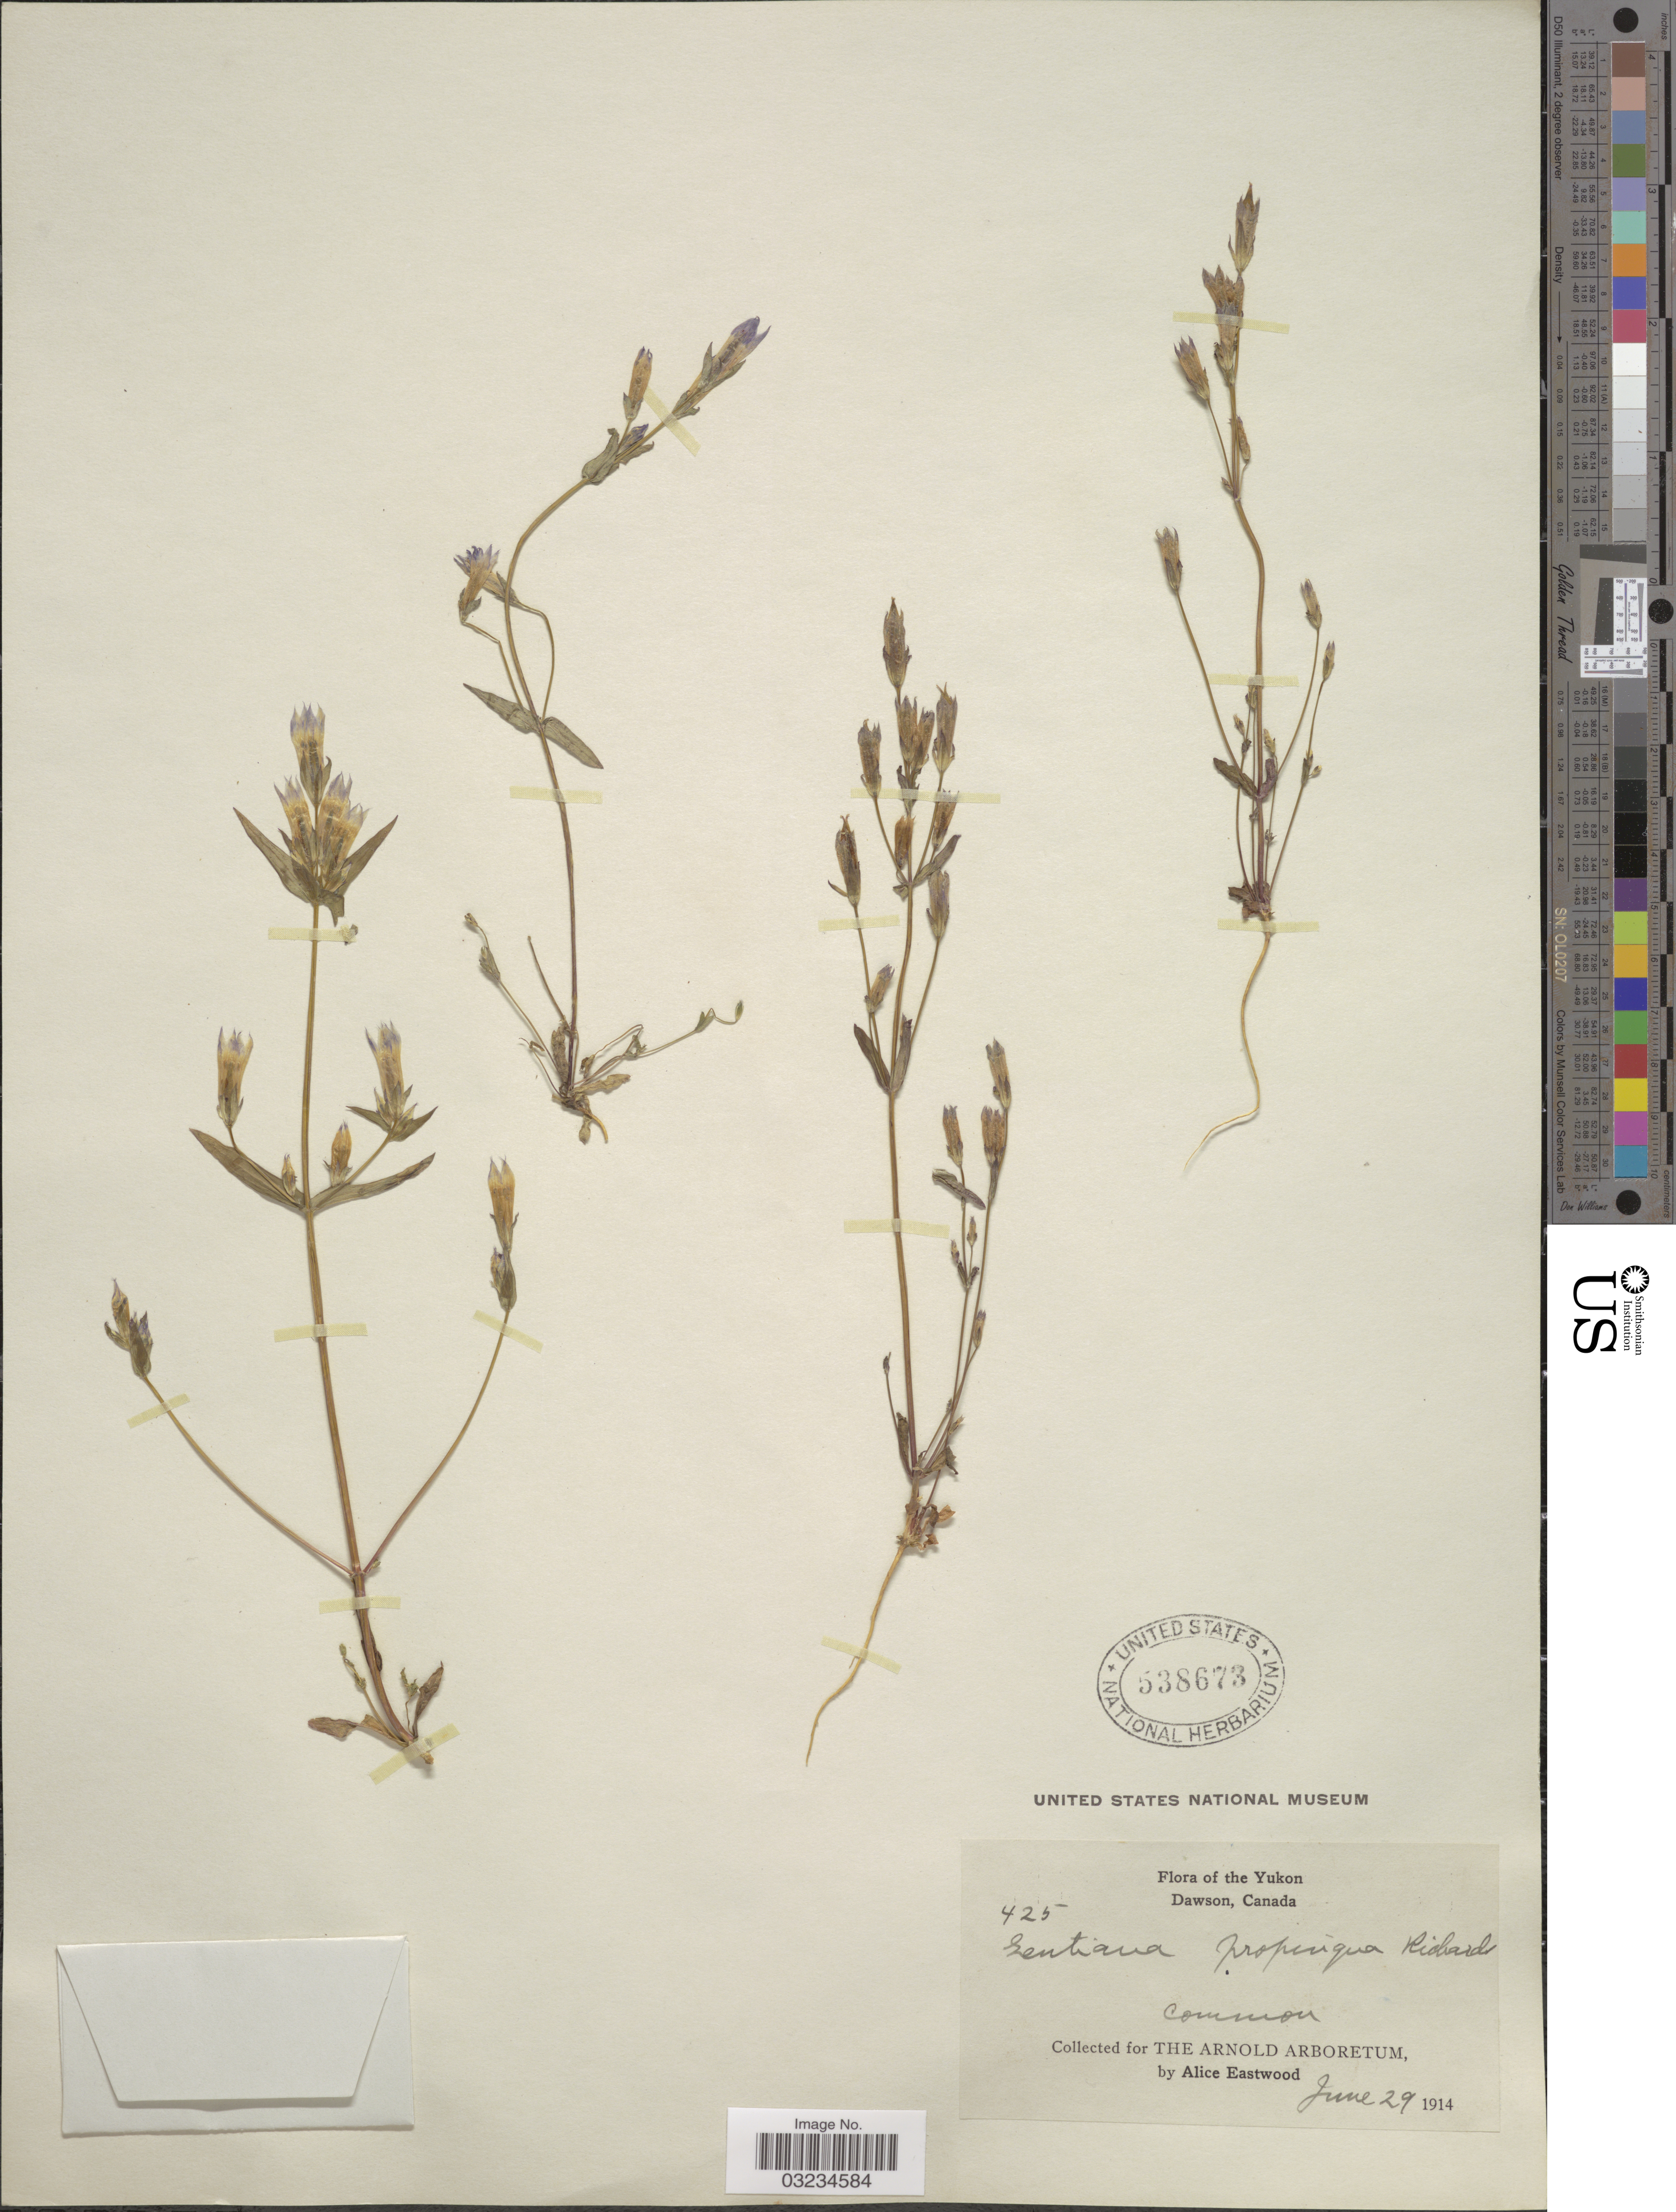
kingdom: Plantae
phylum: Tracheophyta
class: Magnoliopsida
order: Gentianales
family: Gentianaceae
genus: Gentiana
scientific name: Gentiana propinqua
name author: Richards.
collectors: A. Eastwood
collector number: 425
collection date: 1914-06-29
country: Canada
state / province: Yukon Territory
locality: Yukon. Dawson.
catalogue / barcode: US 538673